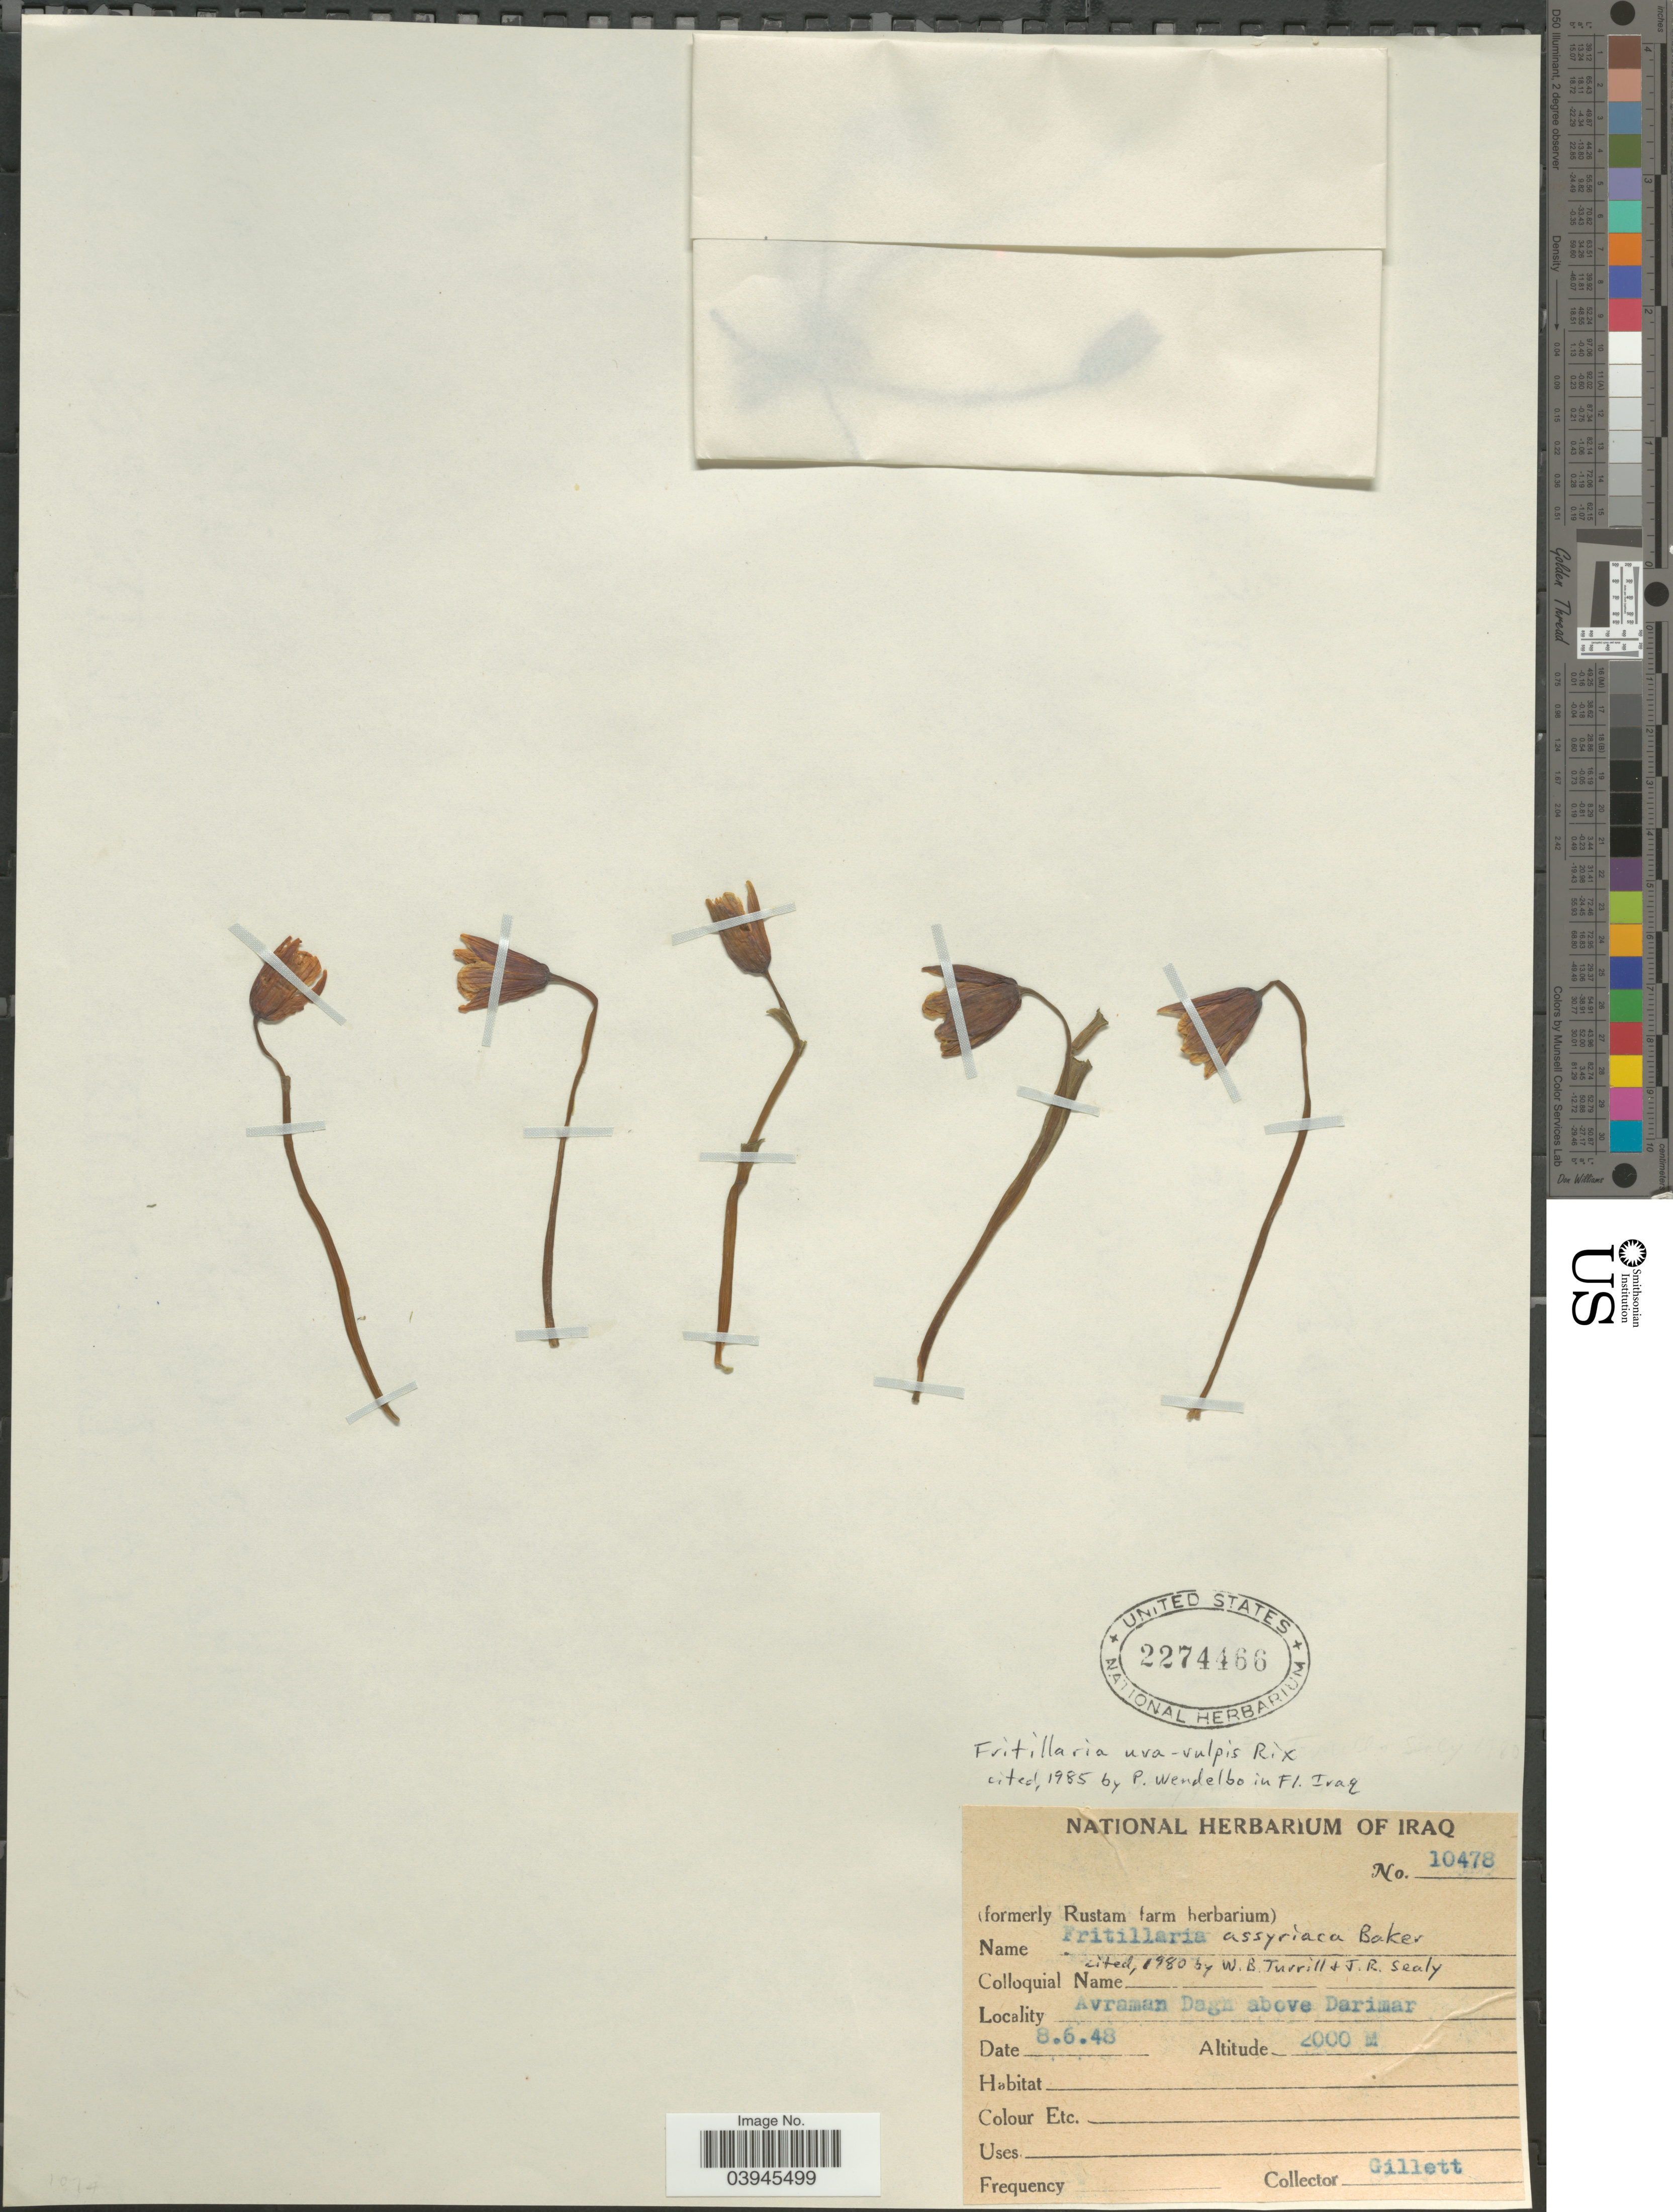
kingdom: Plantae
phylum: Tracheophyta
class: Liliopsida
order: Liliales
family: Liliaceae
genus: Fritillaria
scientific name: Fritillaria uva-vulpis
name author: Rix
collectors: Gillett, --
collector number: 10478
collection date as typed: Transcribed d/m/y: 8/6/48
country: Iraq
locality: Avraman Dagh above Darimar.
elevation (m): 2000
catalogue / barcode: US 2274466